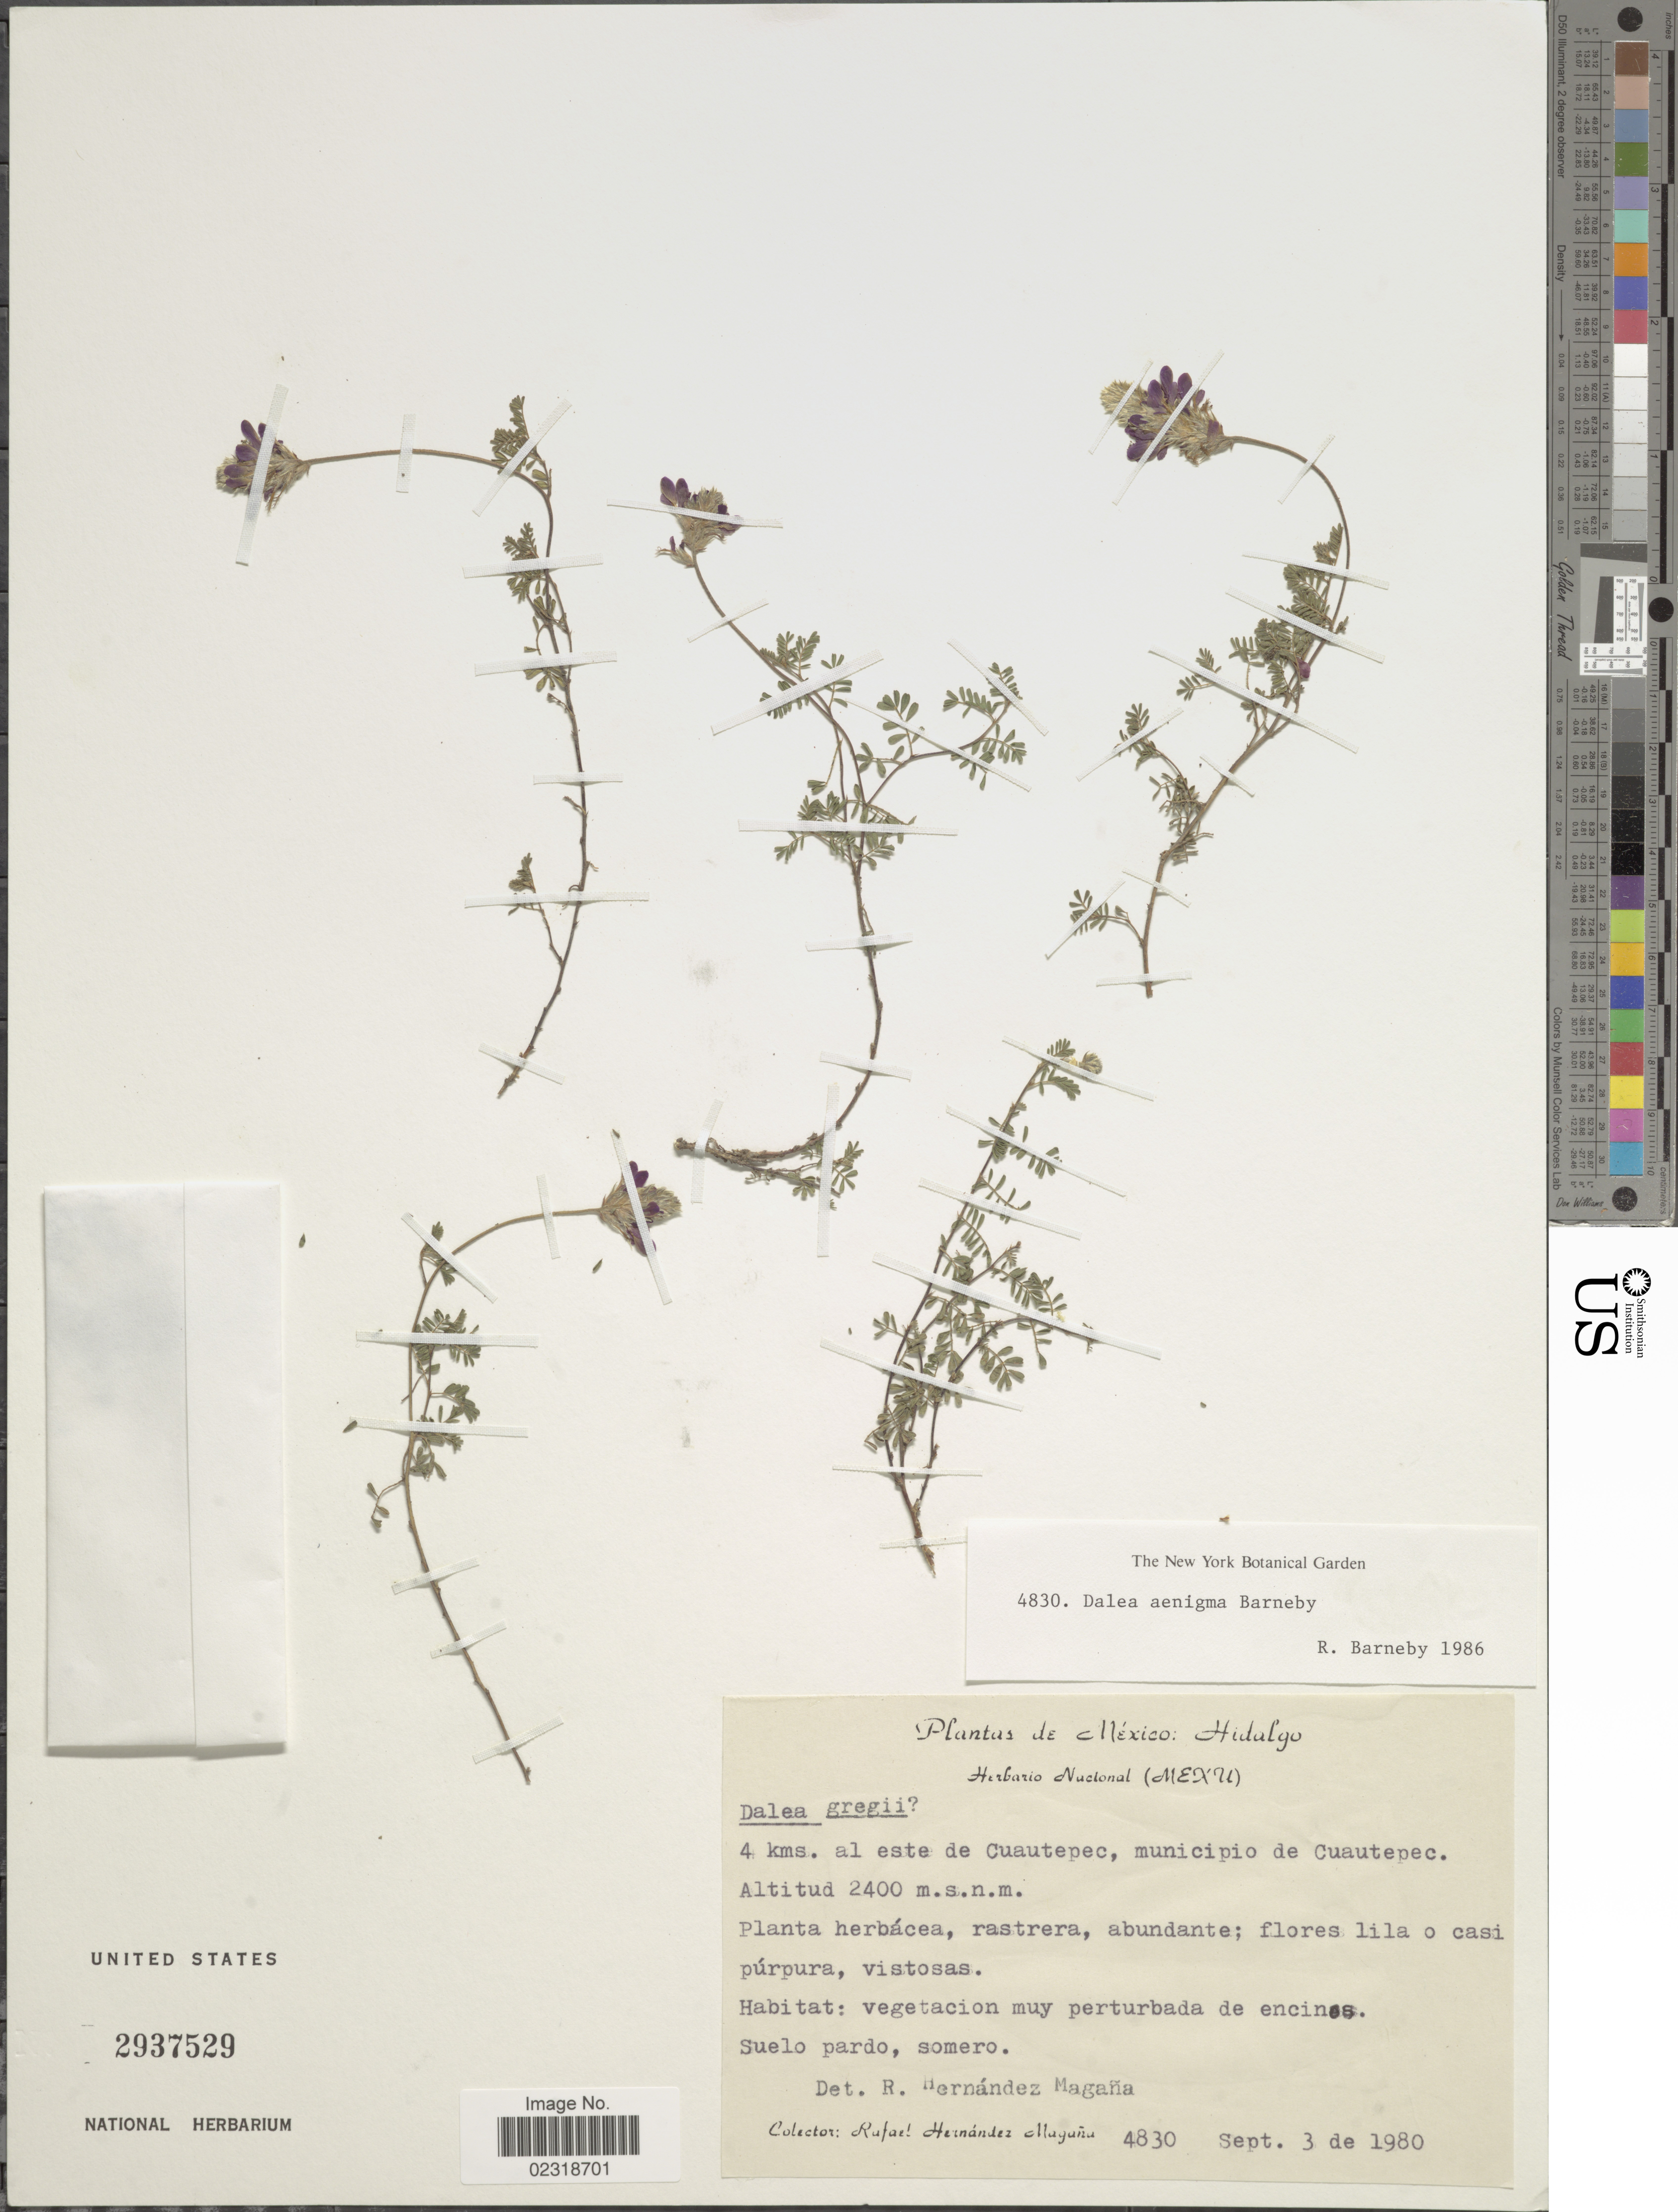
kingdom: Plantae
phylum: Tracheophyta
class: Magnoliopsida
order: Fabales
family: Fabaceae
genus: Dalea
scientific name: Dalea aenigma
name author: Barneby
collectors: R. Hernández-M.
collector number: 4830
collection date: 1980-09-03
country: Mexico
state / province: Hidalgo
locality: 4 kms. al este de Cuautepec, municipio de Cuautepec.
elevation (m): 2400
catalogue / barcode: US 2937529